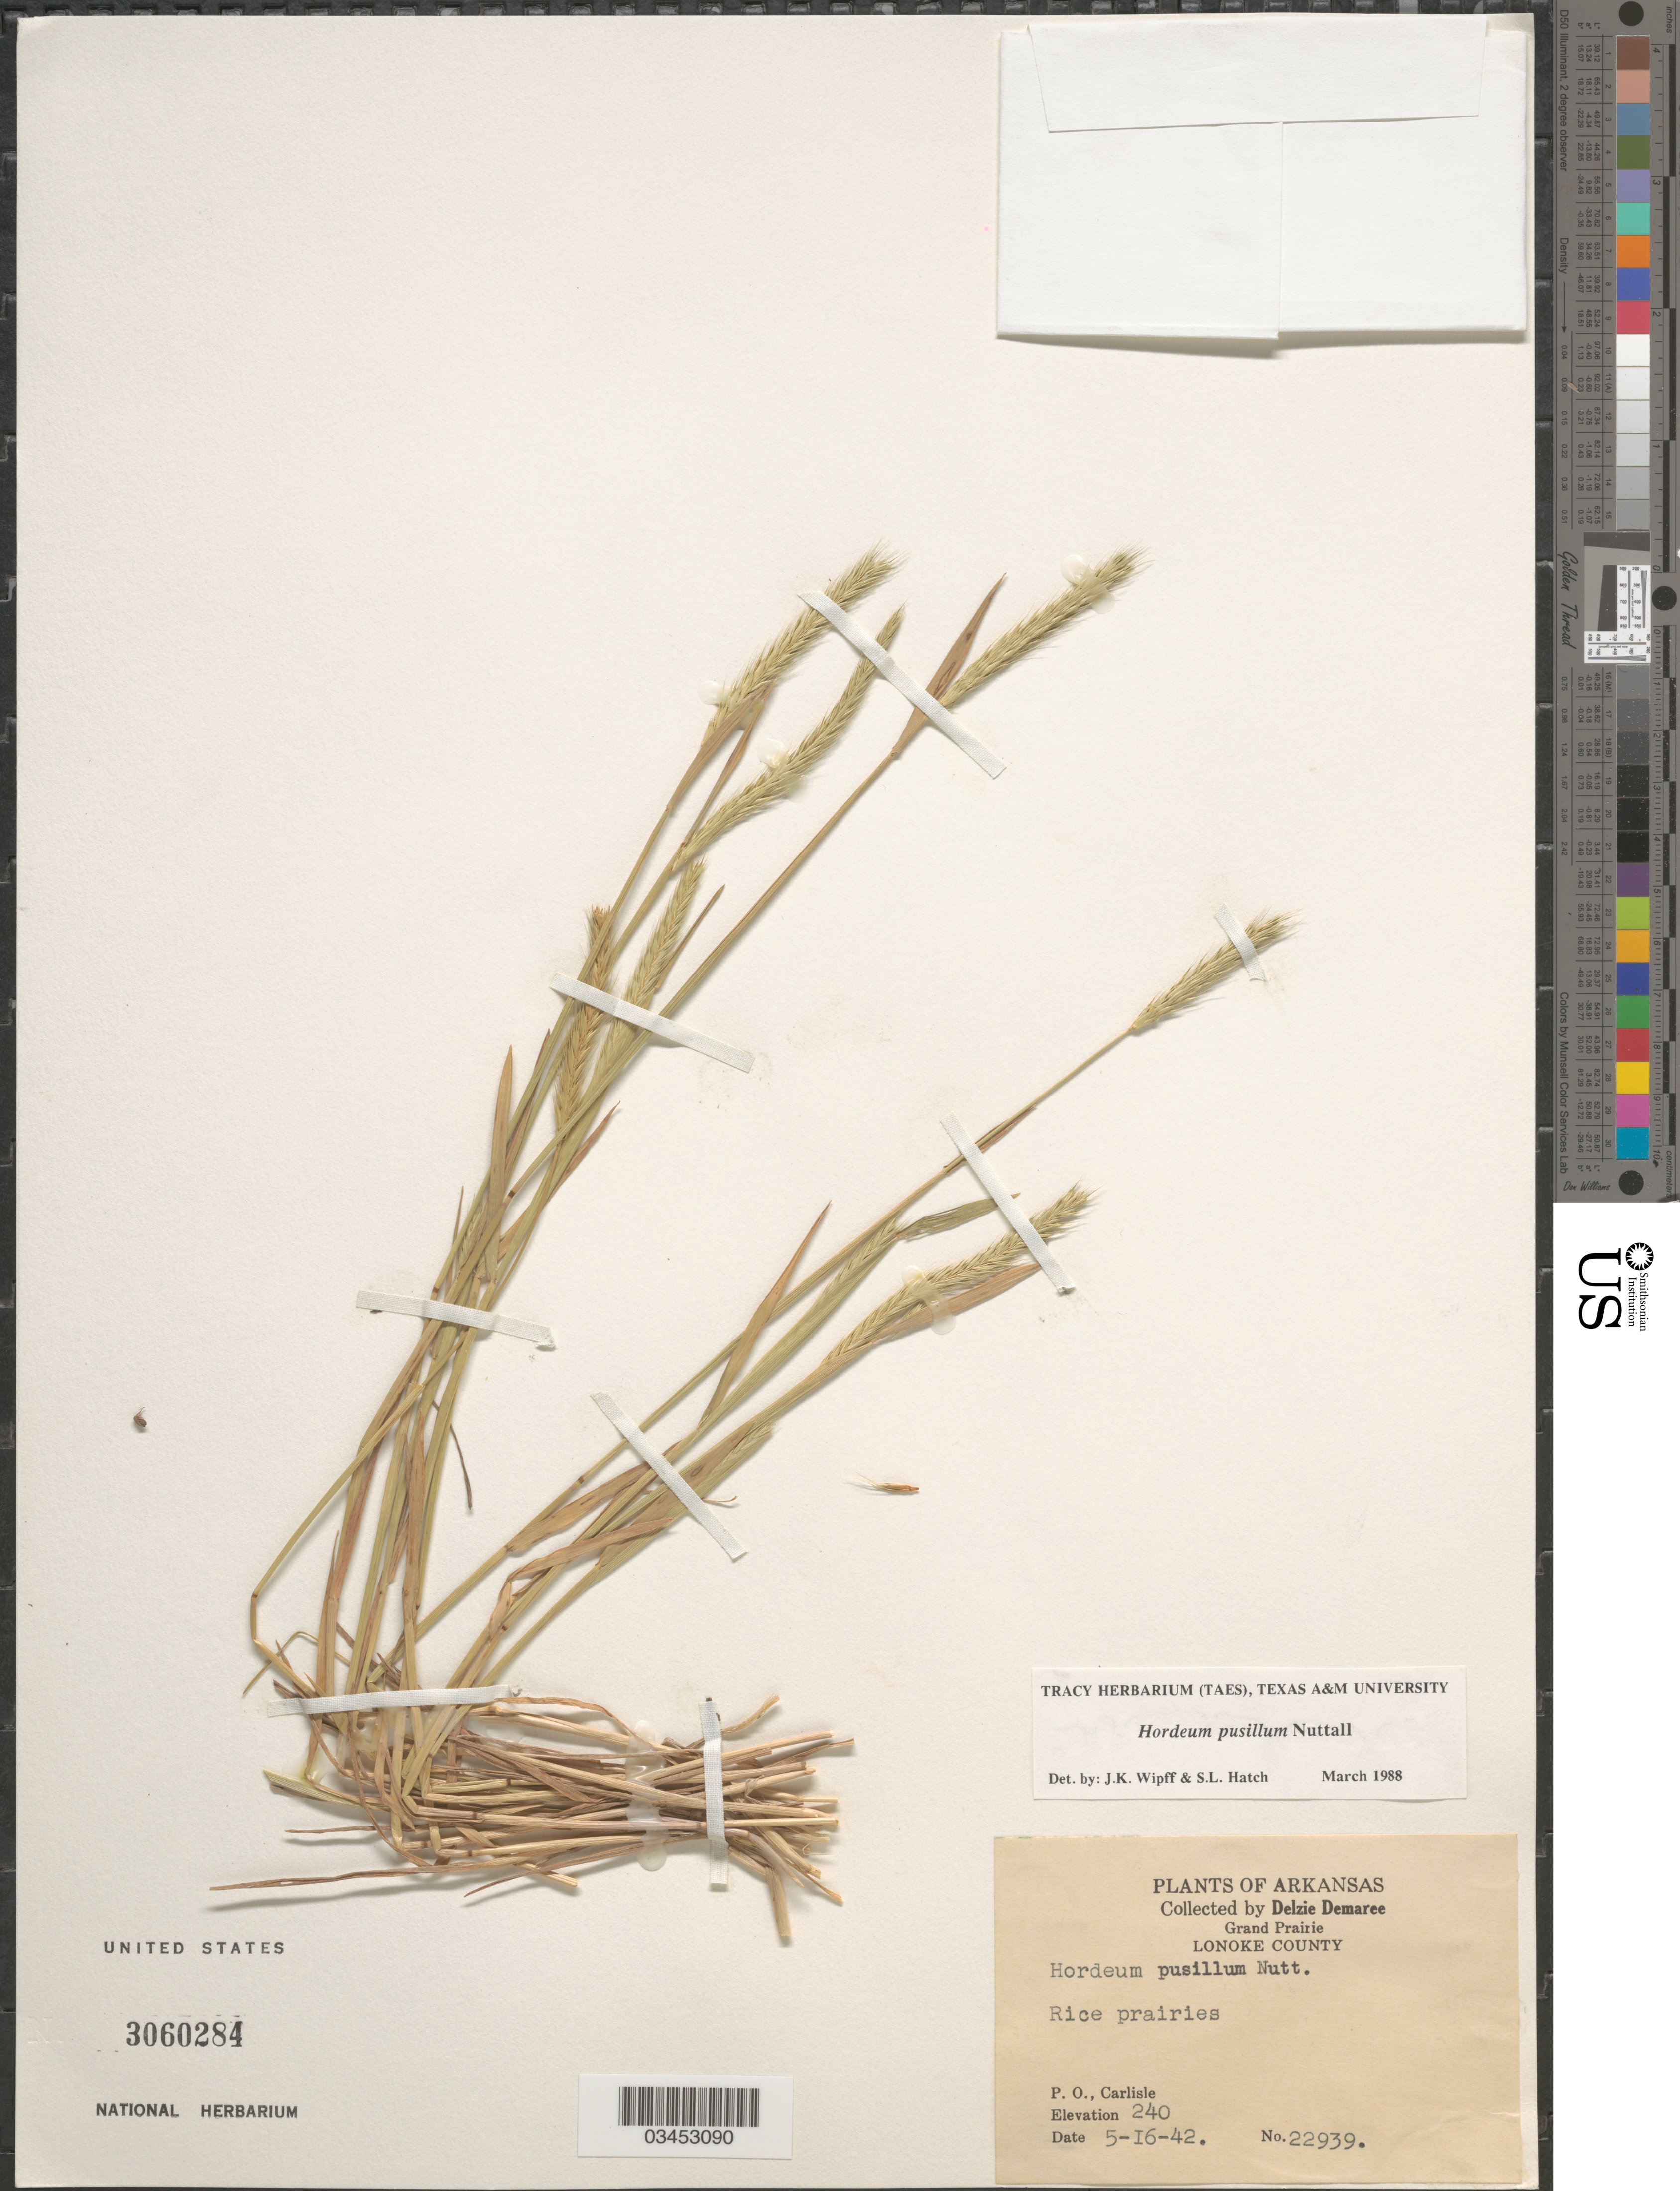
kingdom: Plantae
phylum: Tracheophyta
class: Liliopsida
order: Poales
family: Poaceae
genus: Hordeum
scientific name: Hordeum pusillum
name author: Nutt.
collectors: D. Demaree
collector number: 22939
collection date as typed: Transcribed d/m/y: 16/5/42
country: United States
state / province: Arkansas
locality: Grand Prairie. Lonoke County. Rice prairies. P.O., Carlisle.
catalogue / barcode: US 3060284